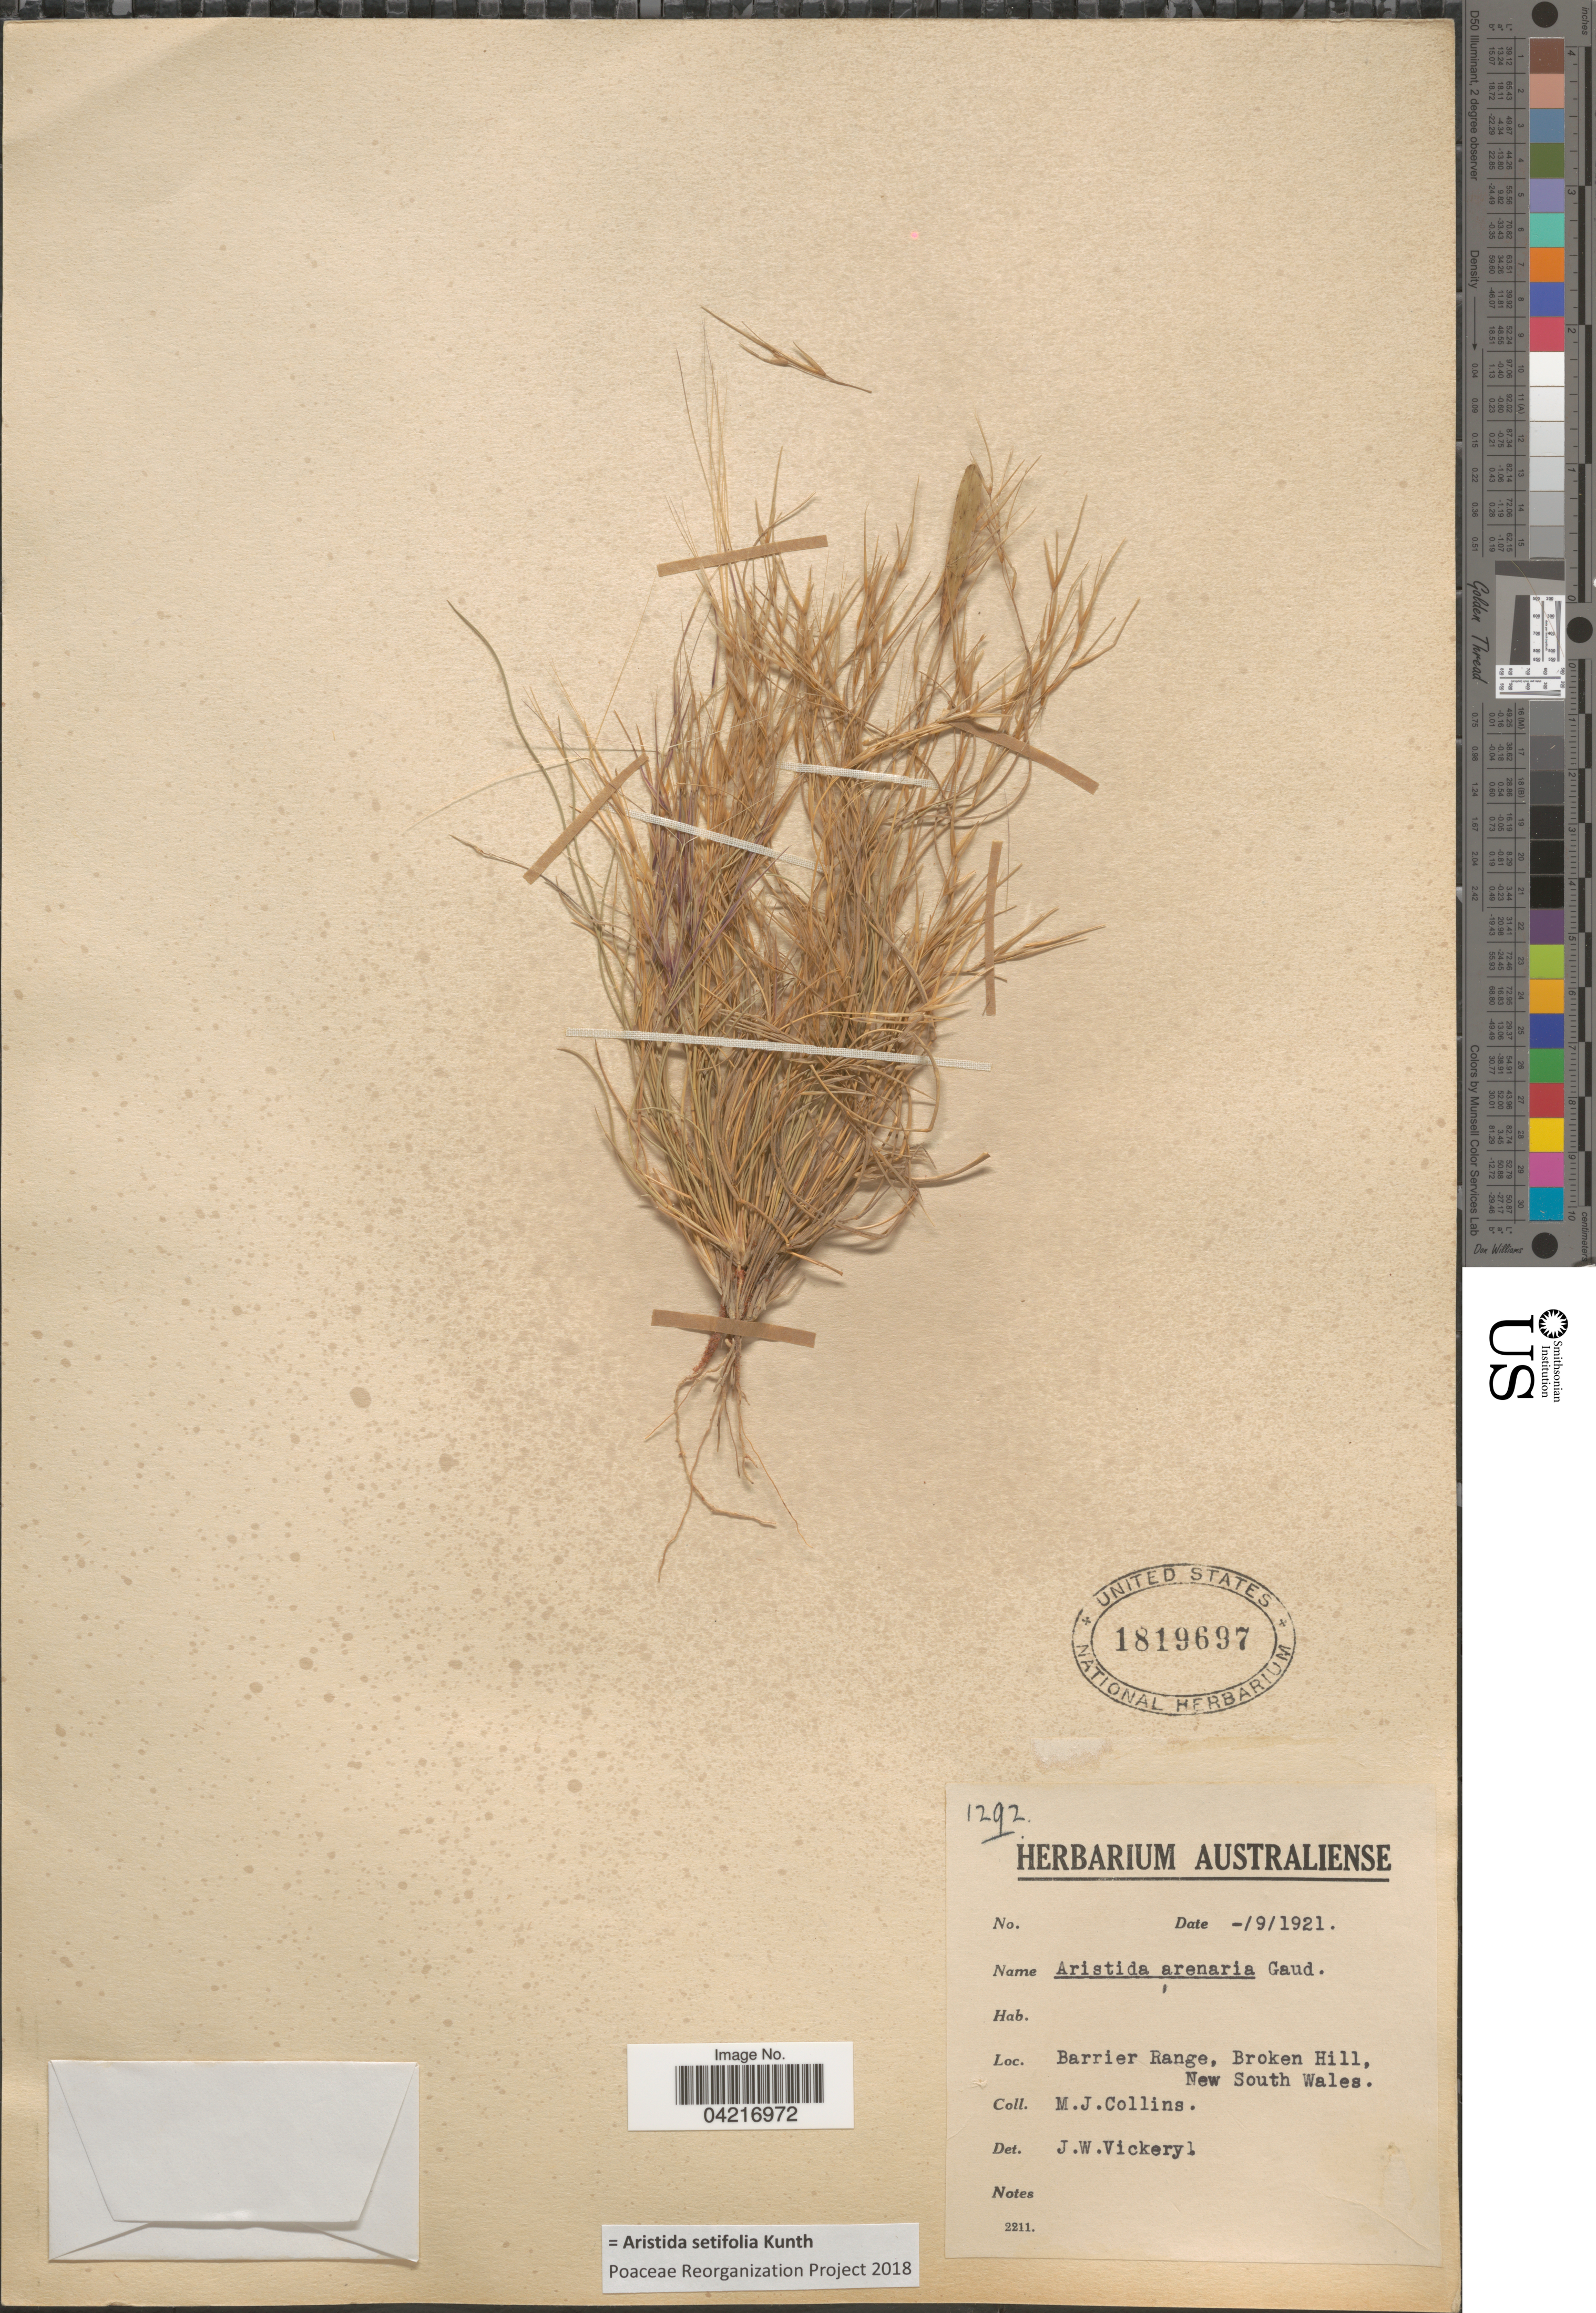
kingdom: Plantae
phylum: Tracheophyta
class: Liliopsida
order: Poales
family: Poaceae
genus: Aristida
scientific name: Aristida setifolia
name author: Kunth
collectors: M. Collins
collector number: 1292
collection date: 1921-09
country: Australia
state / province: New South Wales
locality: Barrier Range, Broken Hill.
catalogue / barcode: US 1819697